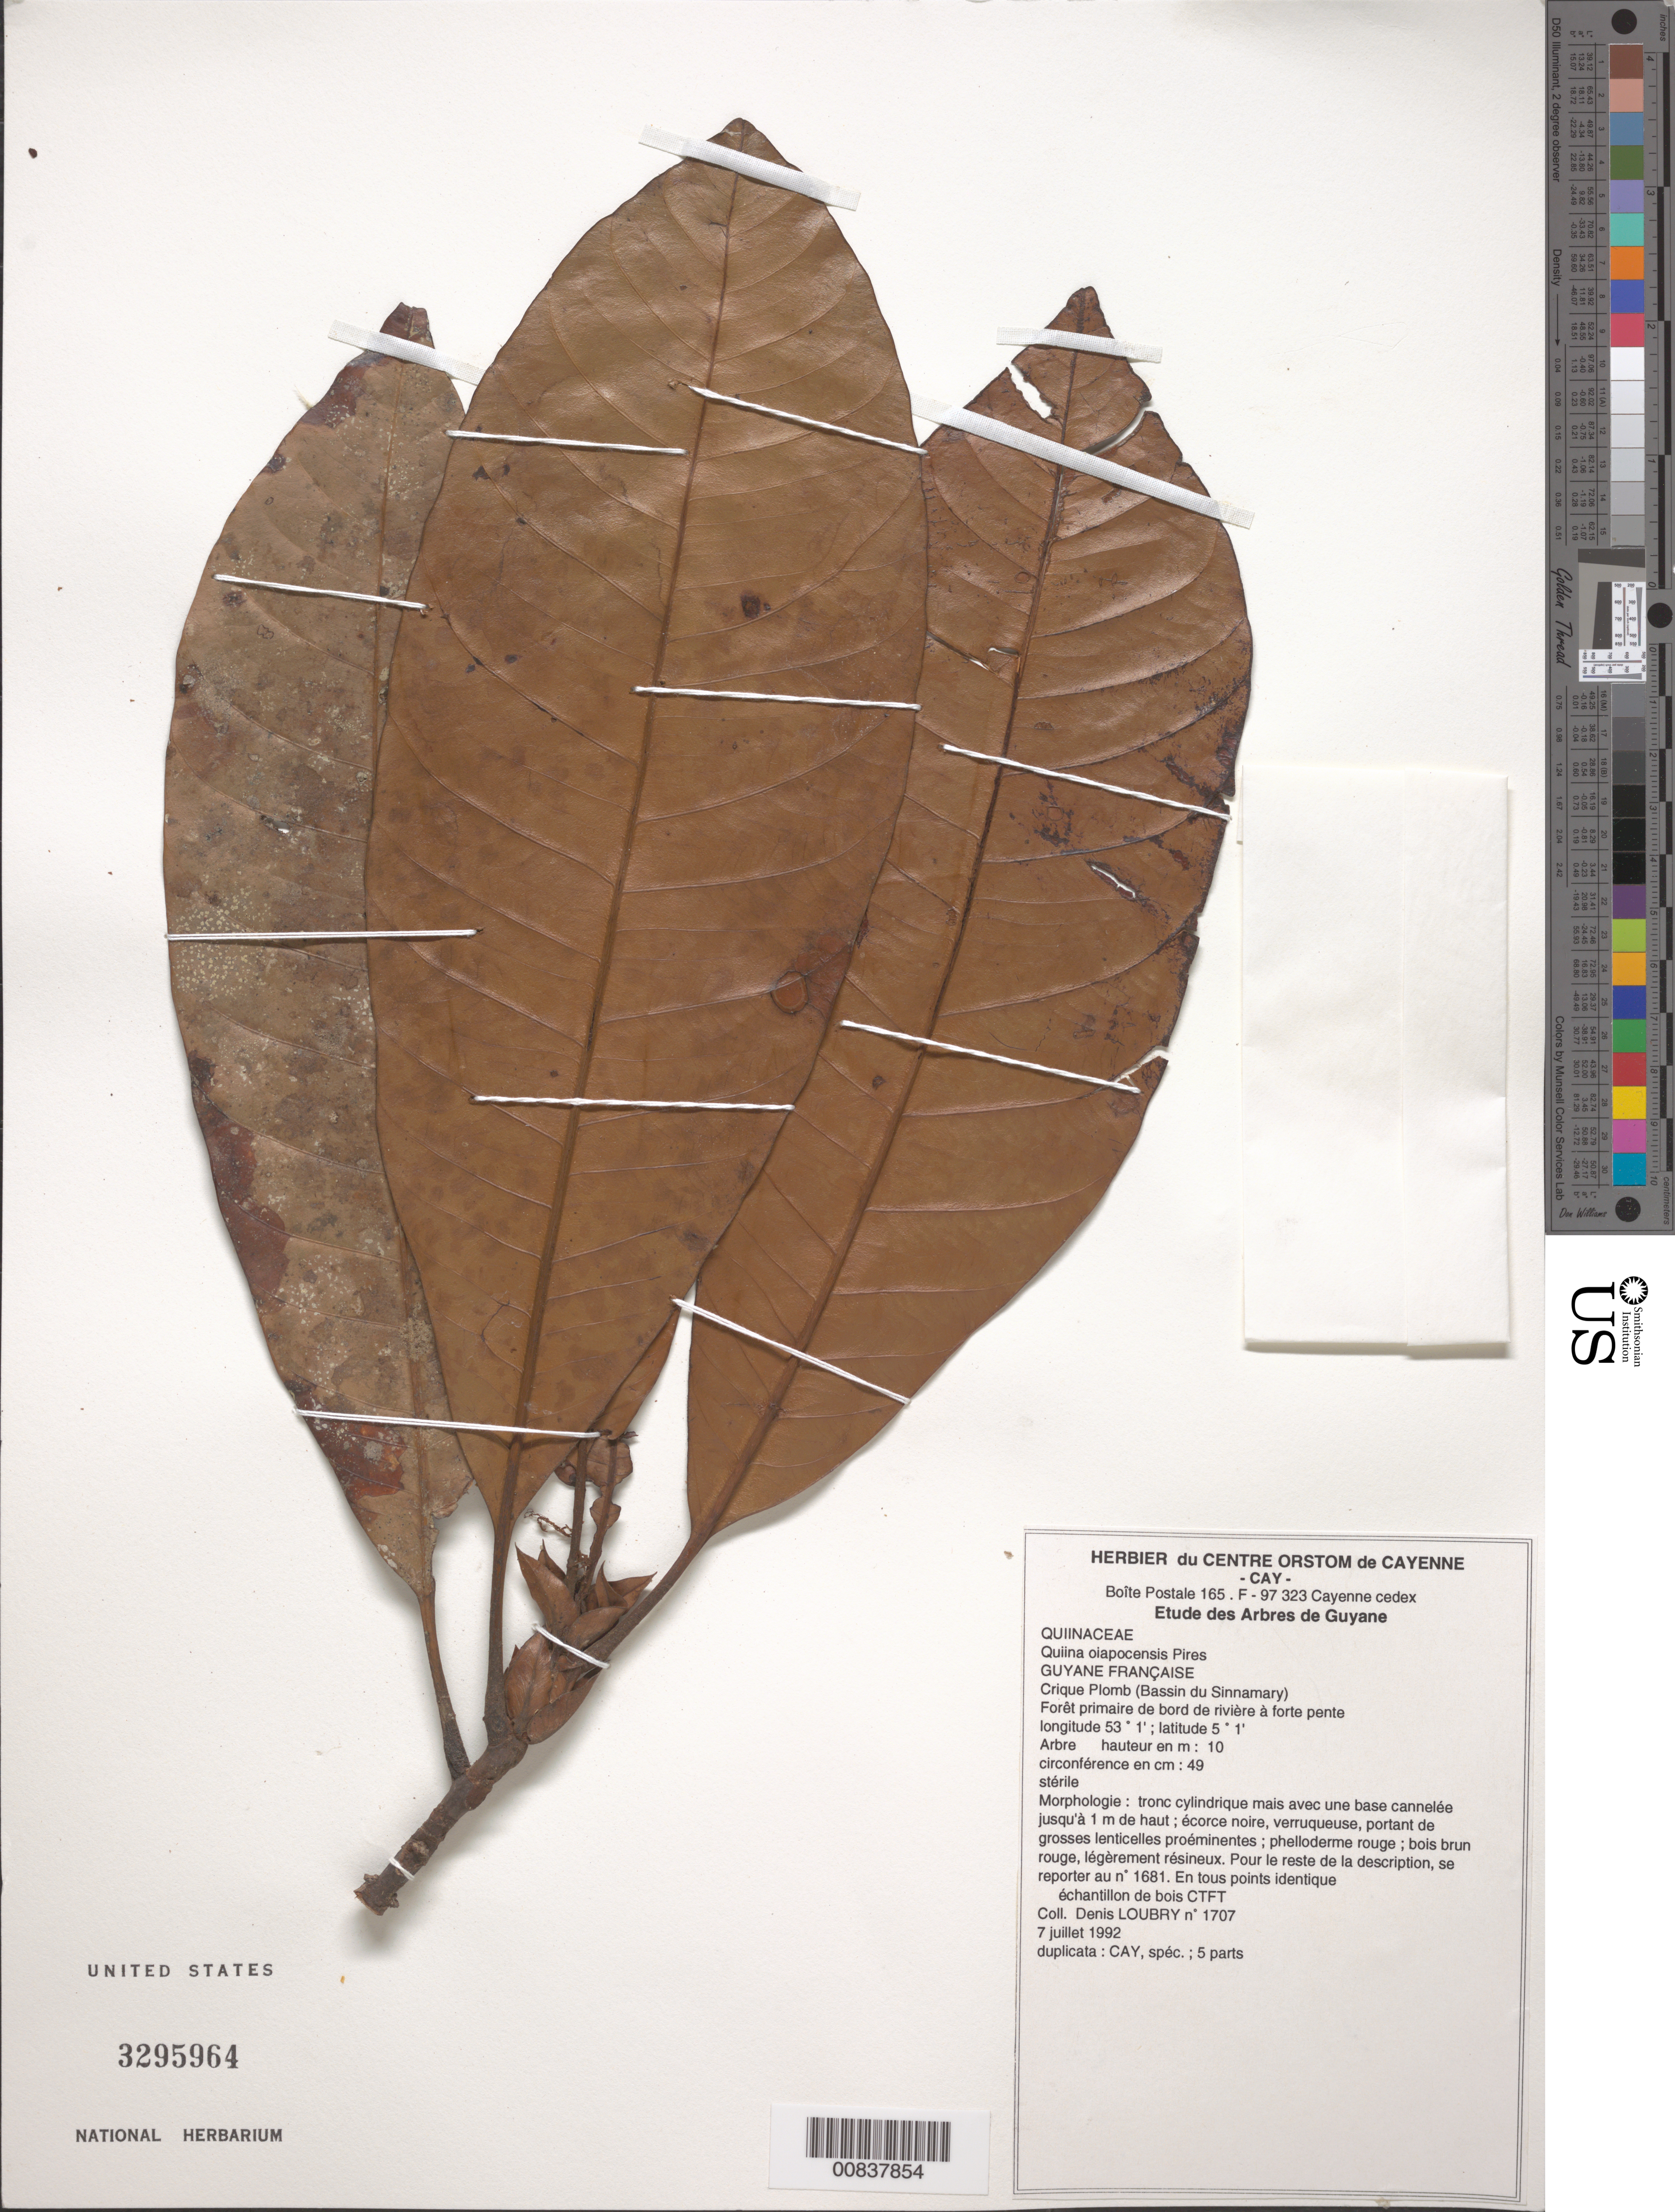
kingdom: Plantae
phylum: Tracheophyta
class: Magnoliopsida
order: Malpighiales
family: Quiinaceae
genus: Quiina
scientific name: Quiina oiapocensis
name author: Pires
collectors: D. Loubry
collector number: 1707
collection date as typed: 7-Jul-92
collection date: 1992-07-07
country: French Guiana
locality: Crique Plomb, Bassin du Sinnamary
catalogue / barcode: US 3295964